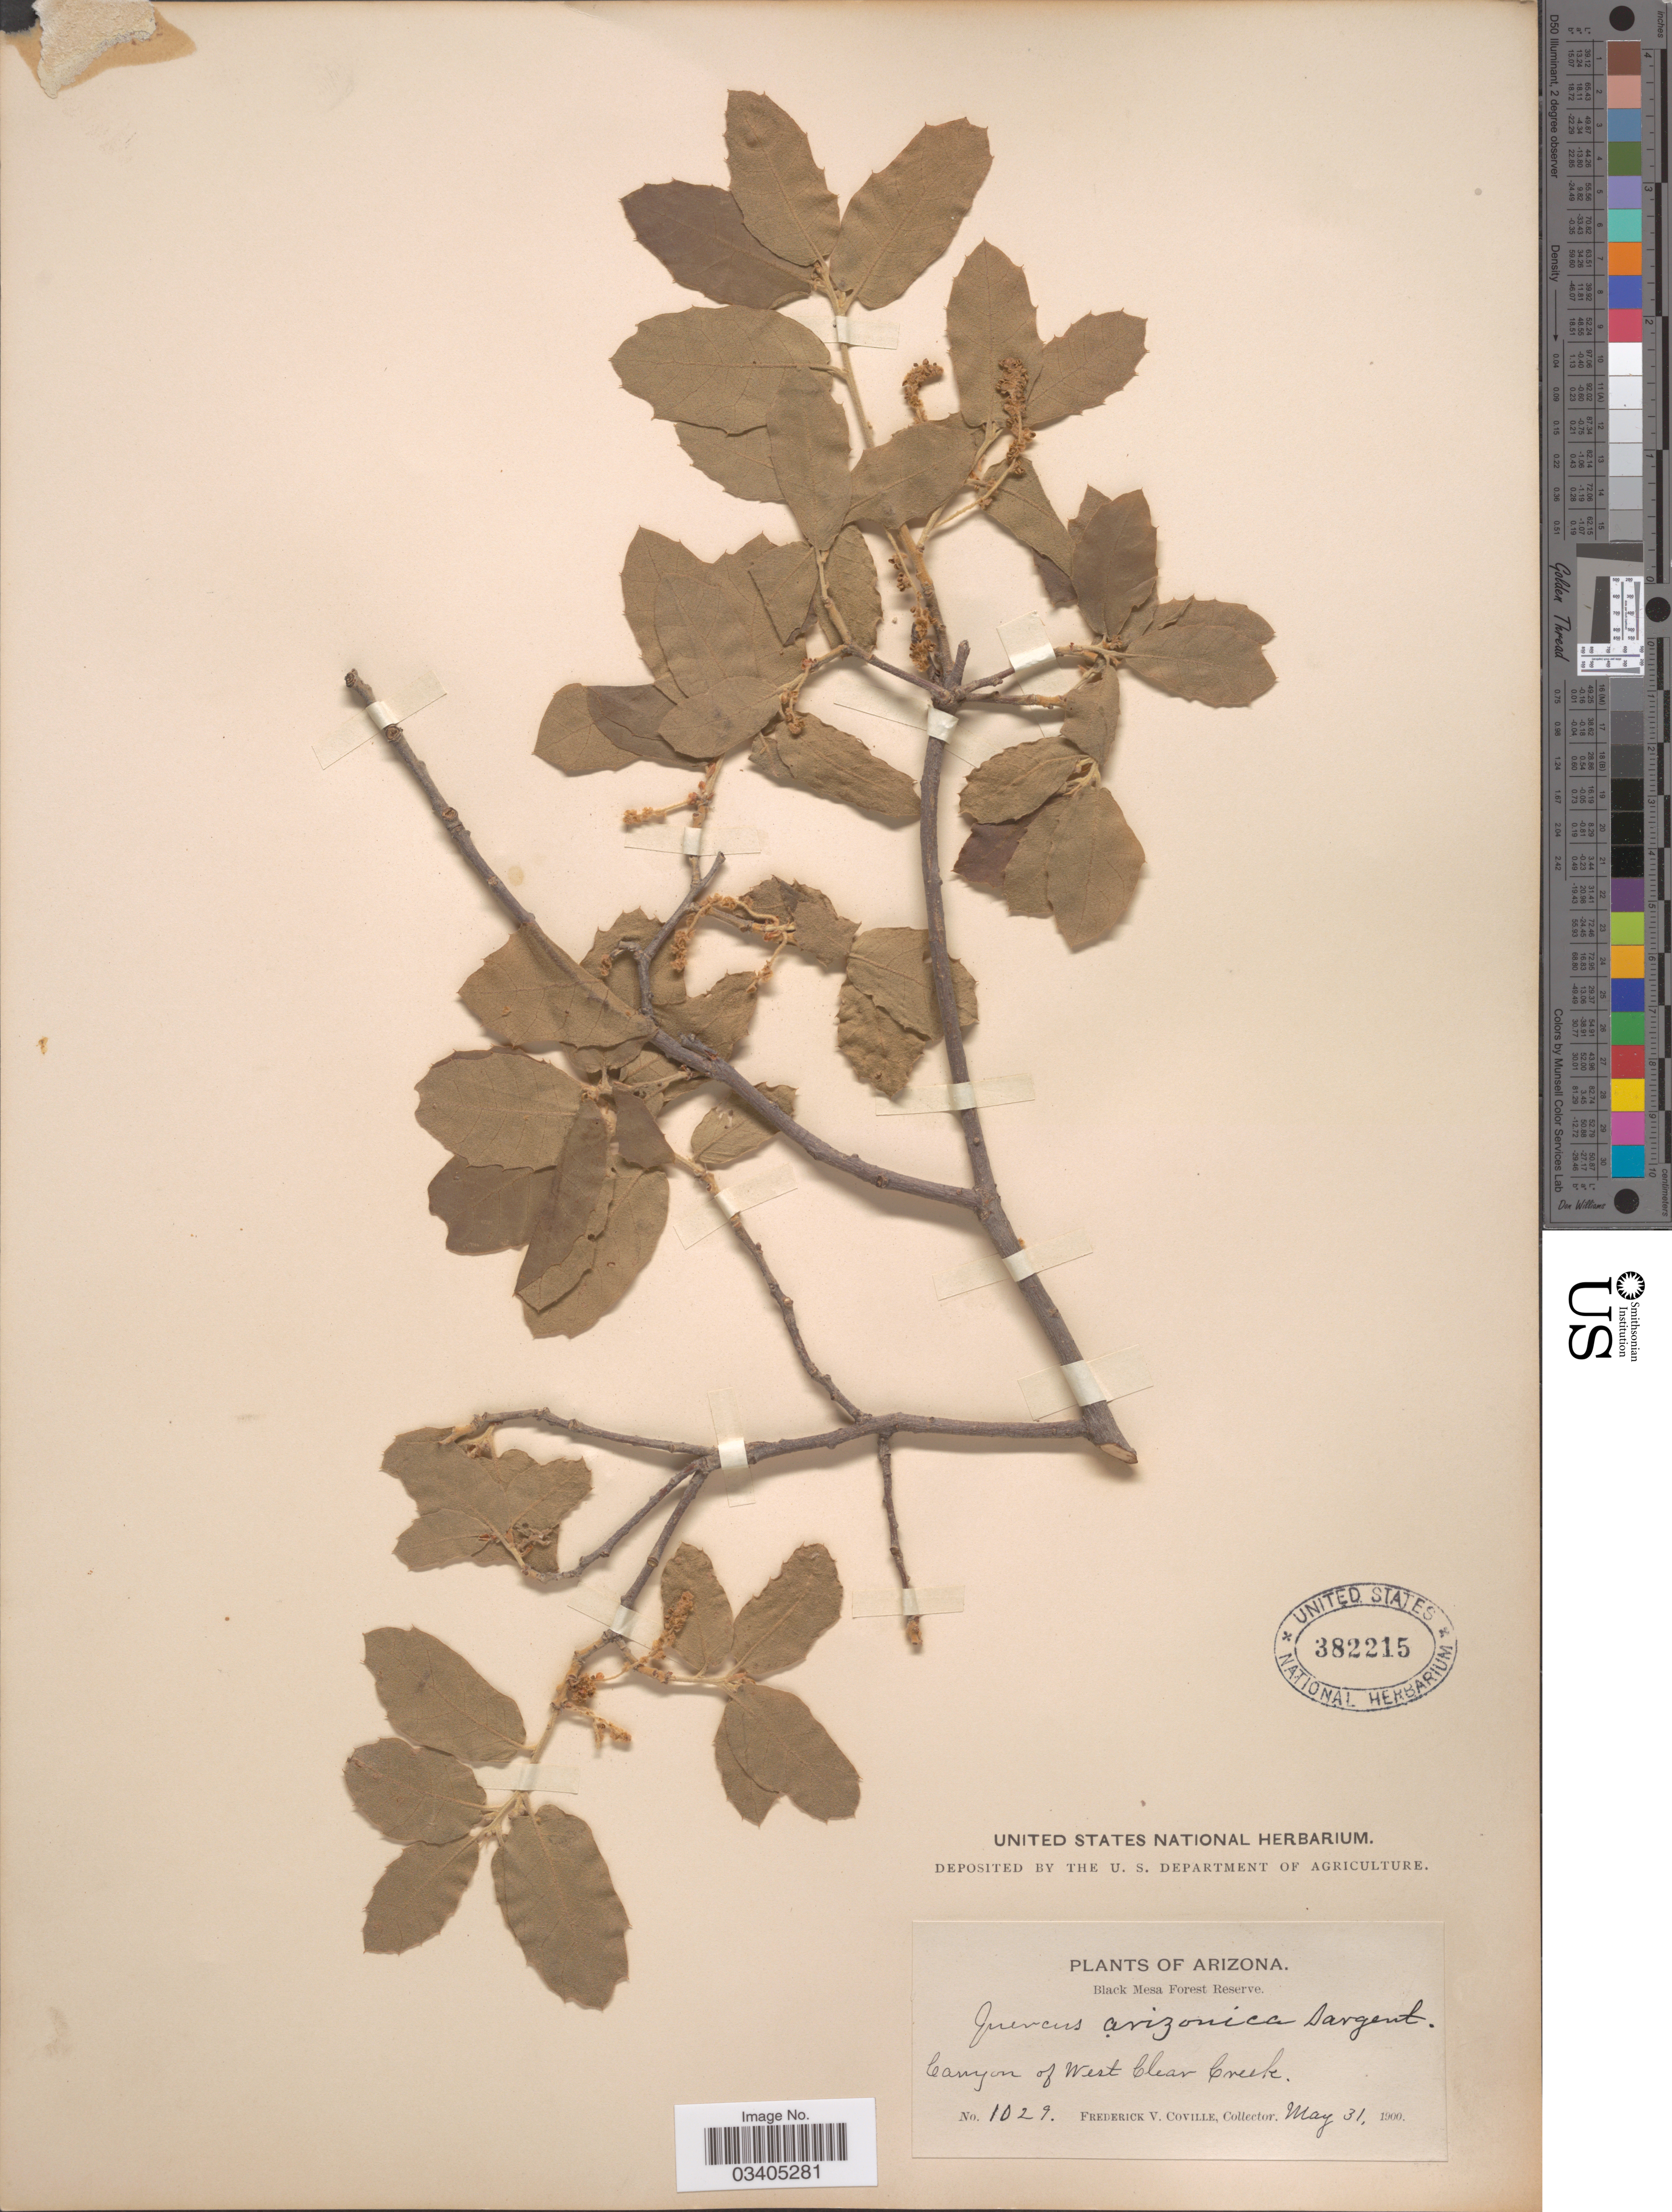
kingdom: Plantae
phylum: Tracheophyta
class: Magnoliopsida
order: Fagales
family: Fagaceae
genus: Quercus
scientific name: Quercus grisea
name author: Liebm.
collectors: F. V. Coville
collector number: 1029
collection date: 1900-05-31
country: United States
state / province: Arizona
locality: Black Mesa Forest Reserve. Canyon of West Clear Creek.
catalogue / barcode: US 382215